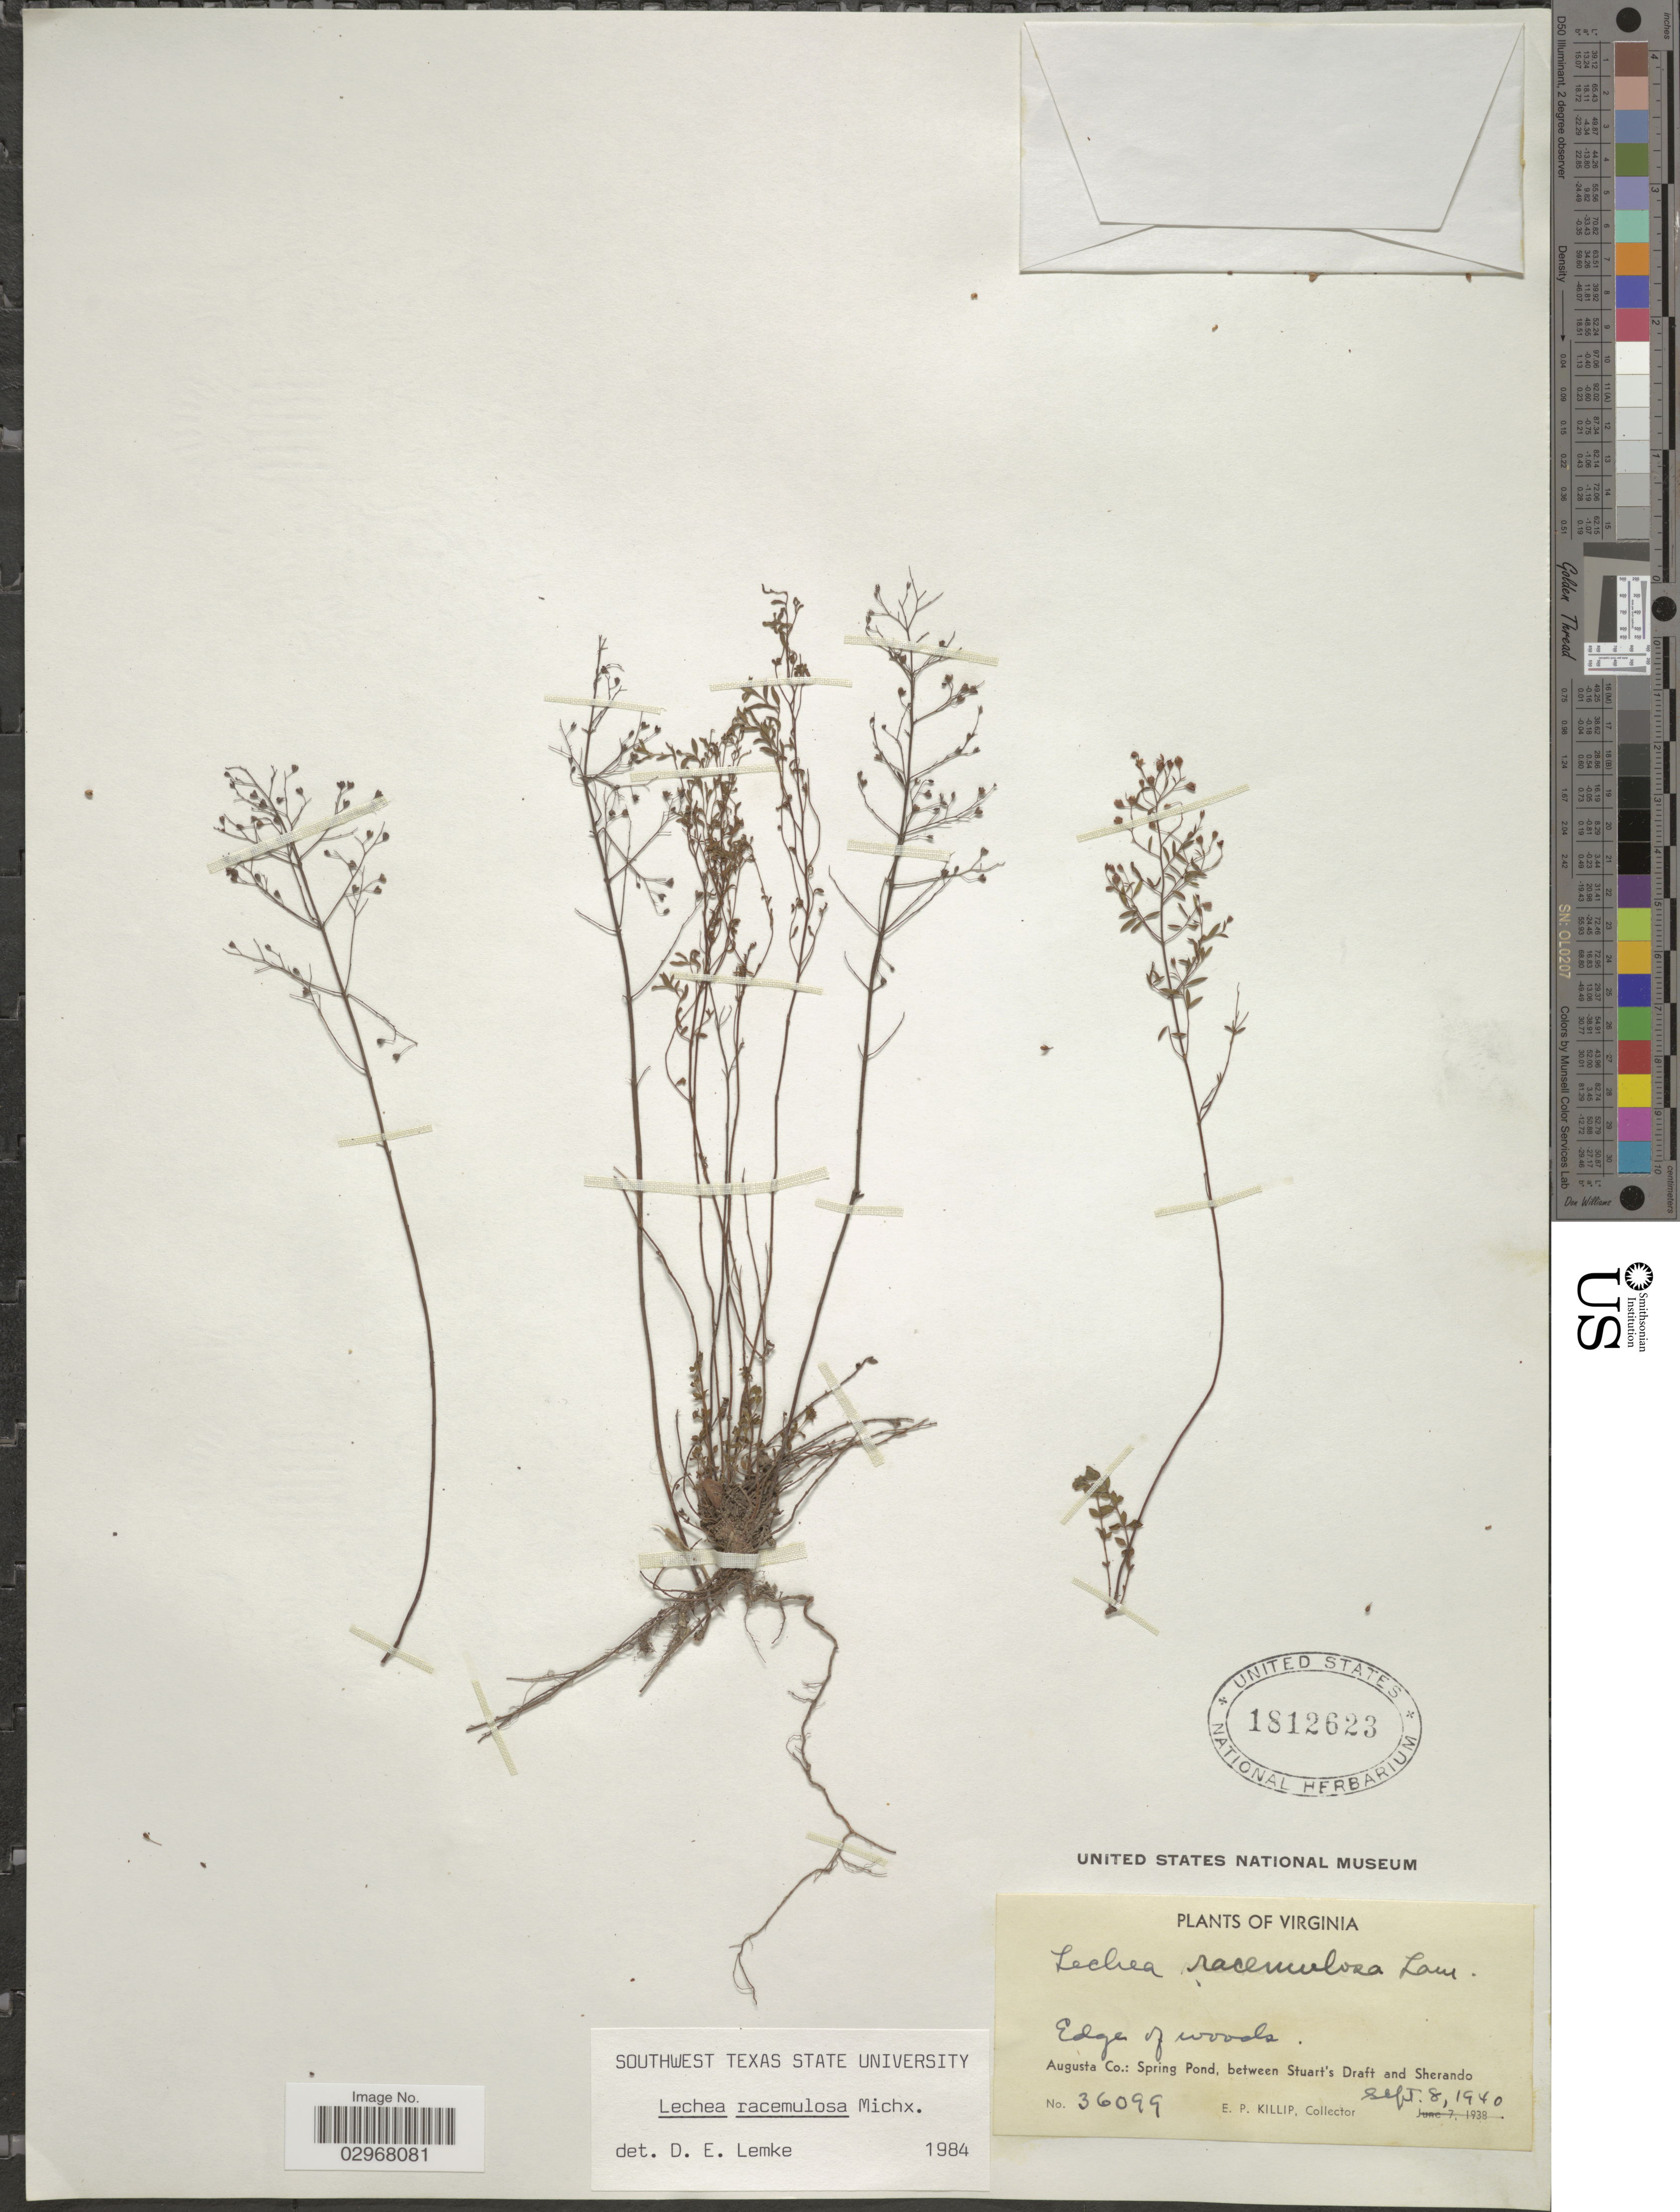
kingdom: Plantae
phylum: Tracheophyta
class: Magnoliopsida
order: Malvales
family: Cistaceae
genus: Lechea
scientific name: Lechea racemulosa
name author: Michx.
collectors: E. P. Killip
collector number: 36099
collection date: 1940-09-08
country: United States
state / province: Virginia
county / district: Augusta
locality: Augusta Co.: Spring Pond, between Stuart's Draft and Sherando.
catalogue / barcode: US 1812623